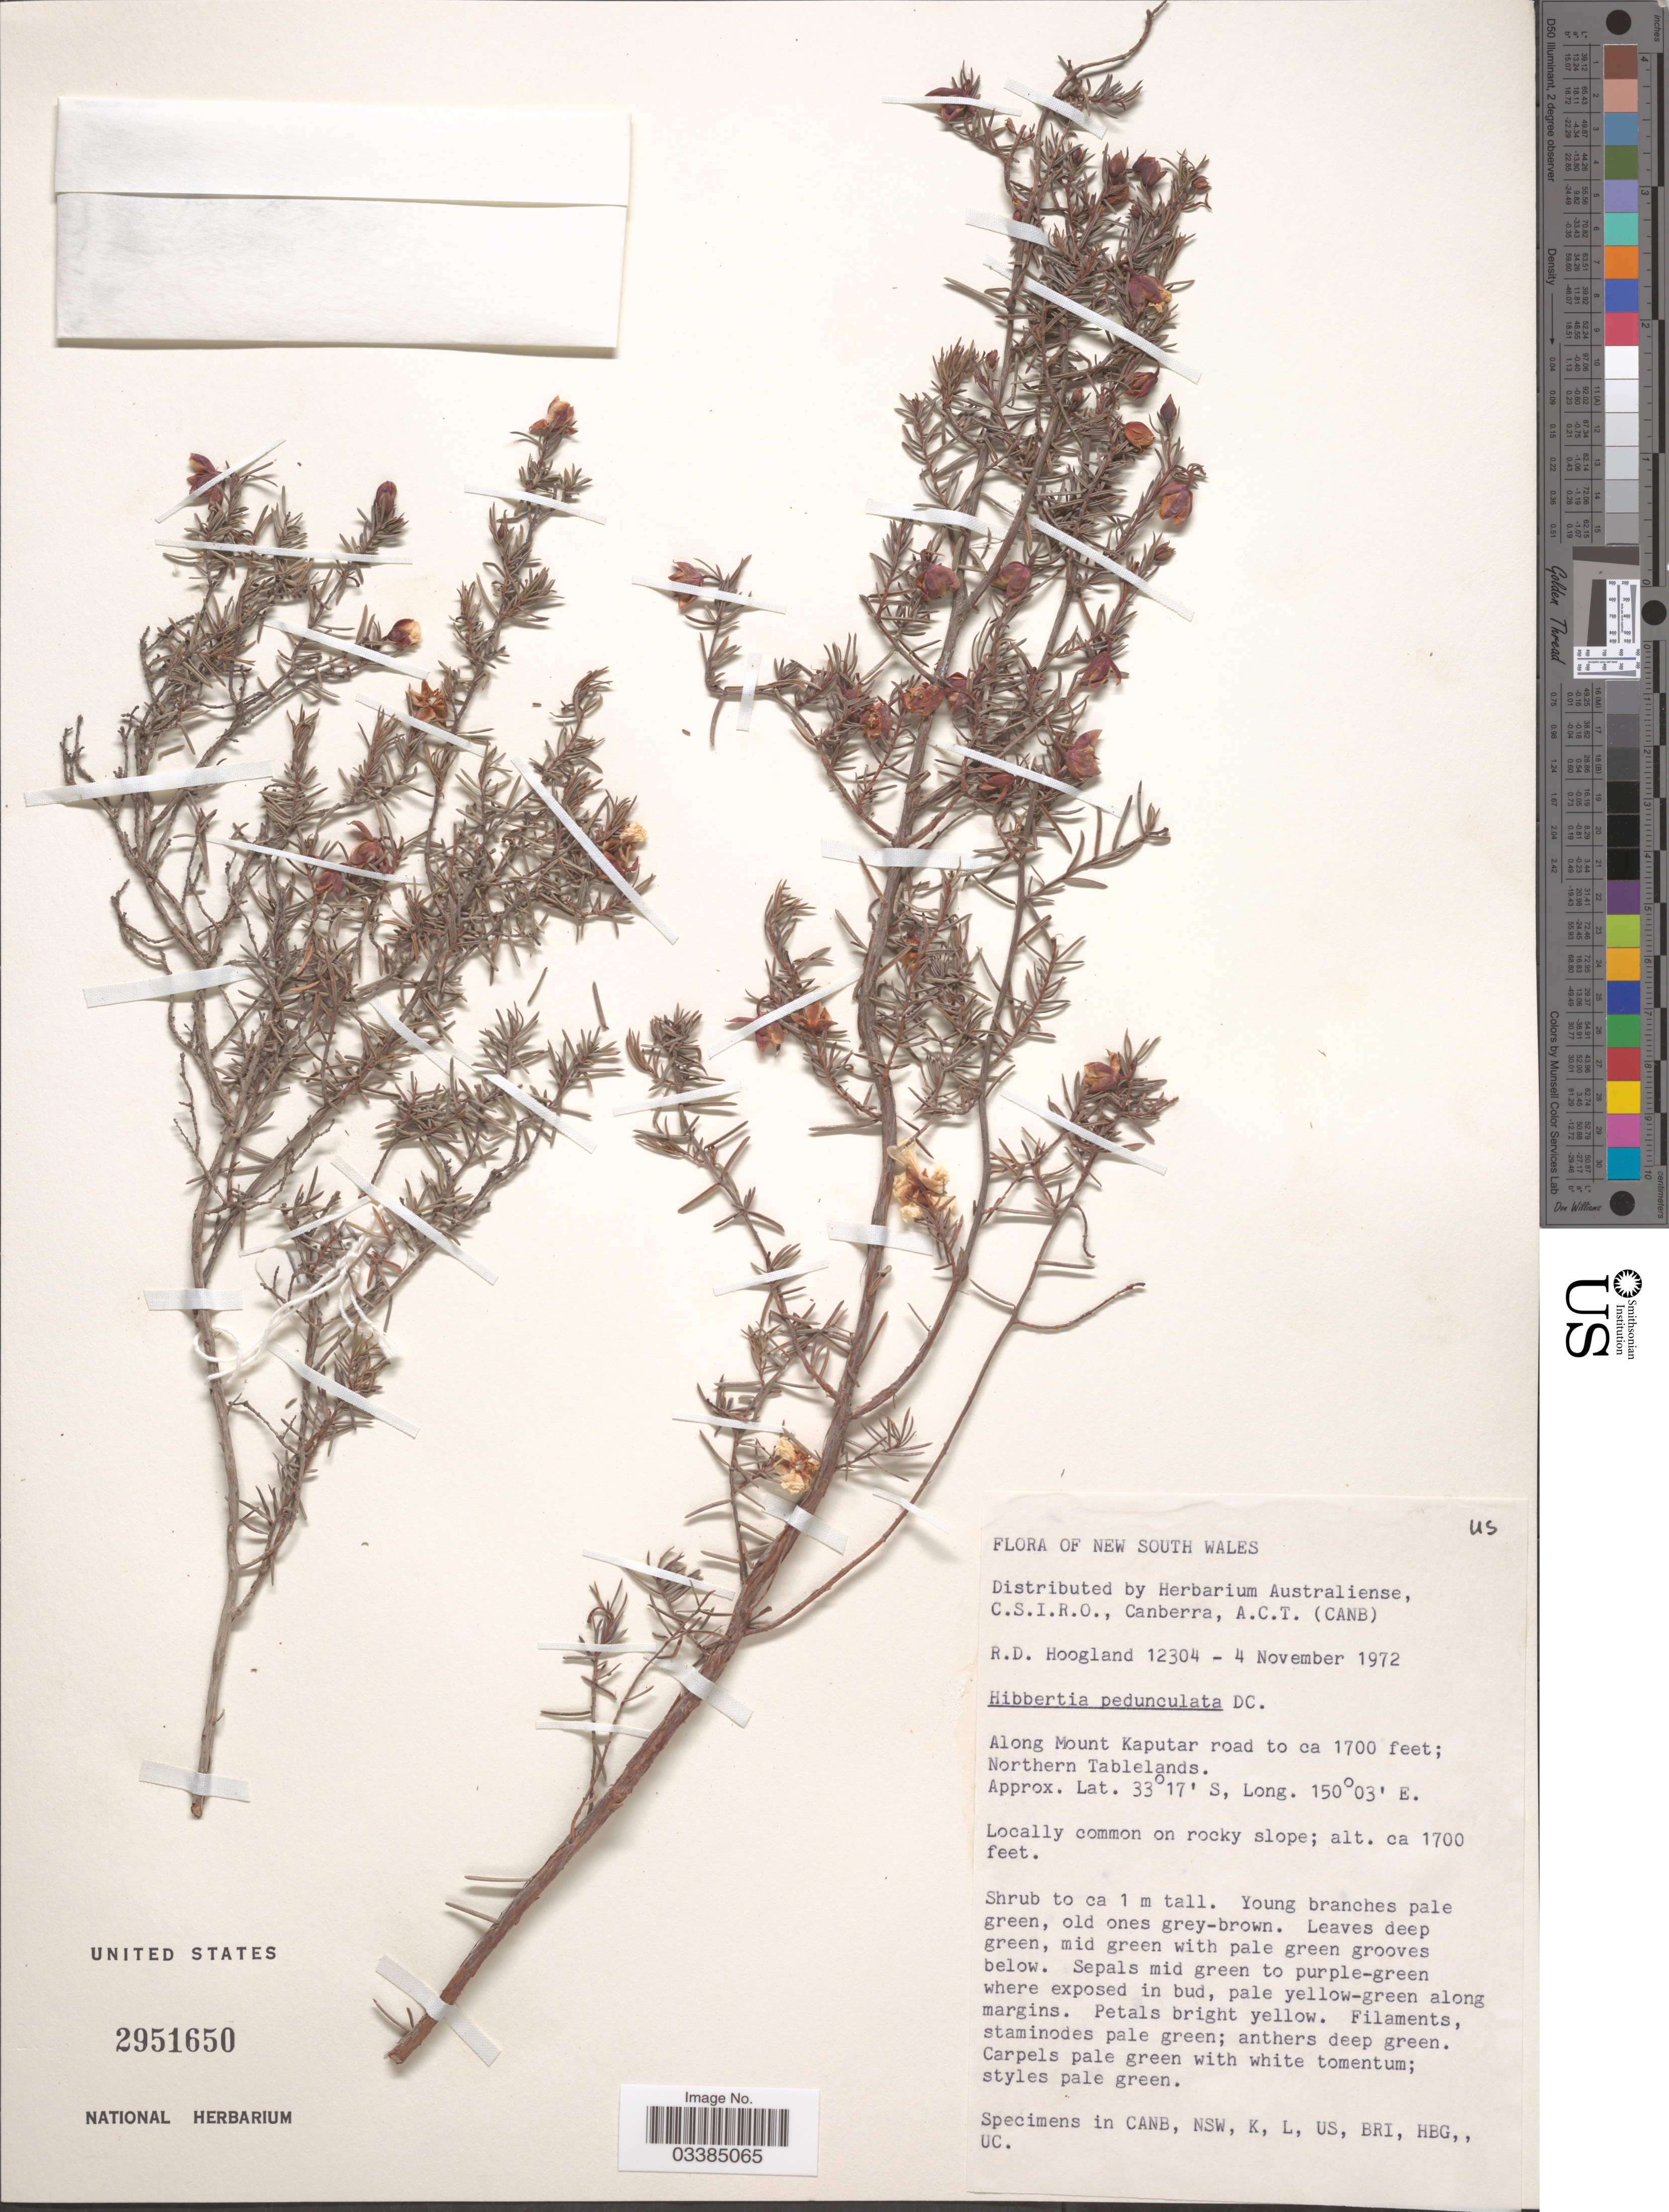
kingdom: Plantae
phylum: Tracheophyta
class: Magnoliopsida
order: Dilleniales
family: Dilleniaceae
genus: Hibbertia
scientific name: Hibbertia pedunculata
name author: R. Br. ex DC.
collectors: R. D. Hoogland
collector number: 12304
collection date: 1972-11-04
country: Australia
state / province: New South Wales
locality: Along Mount Kaputar road; Northern Tablelands.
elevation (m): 518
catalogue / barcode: US 2951650